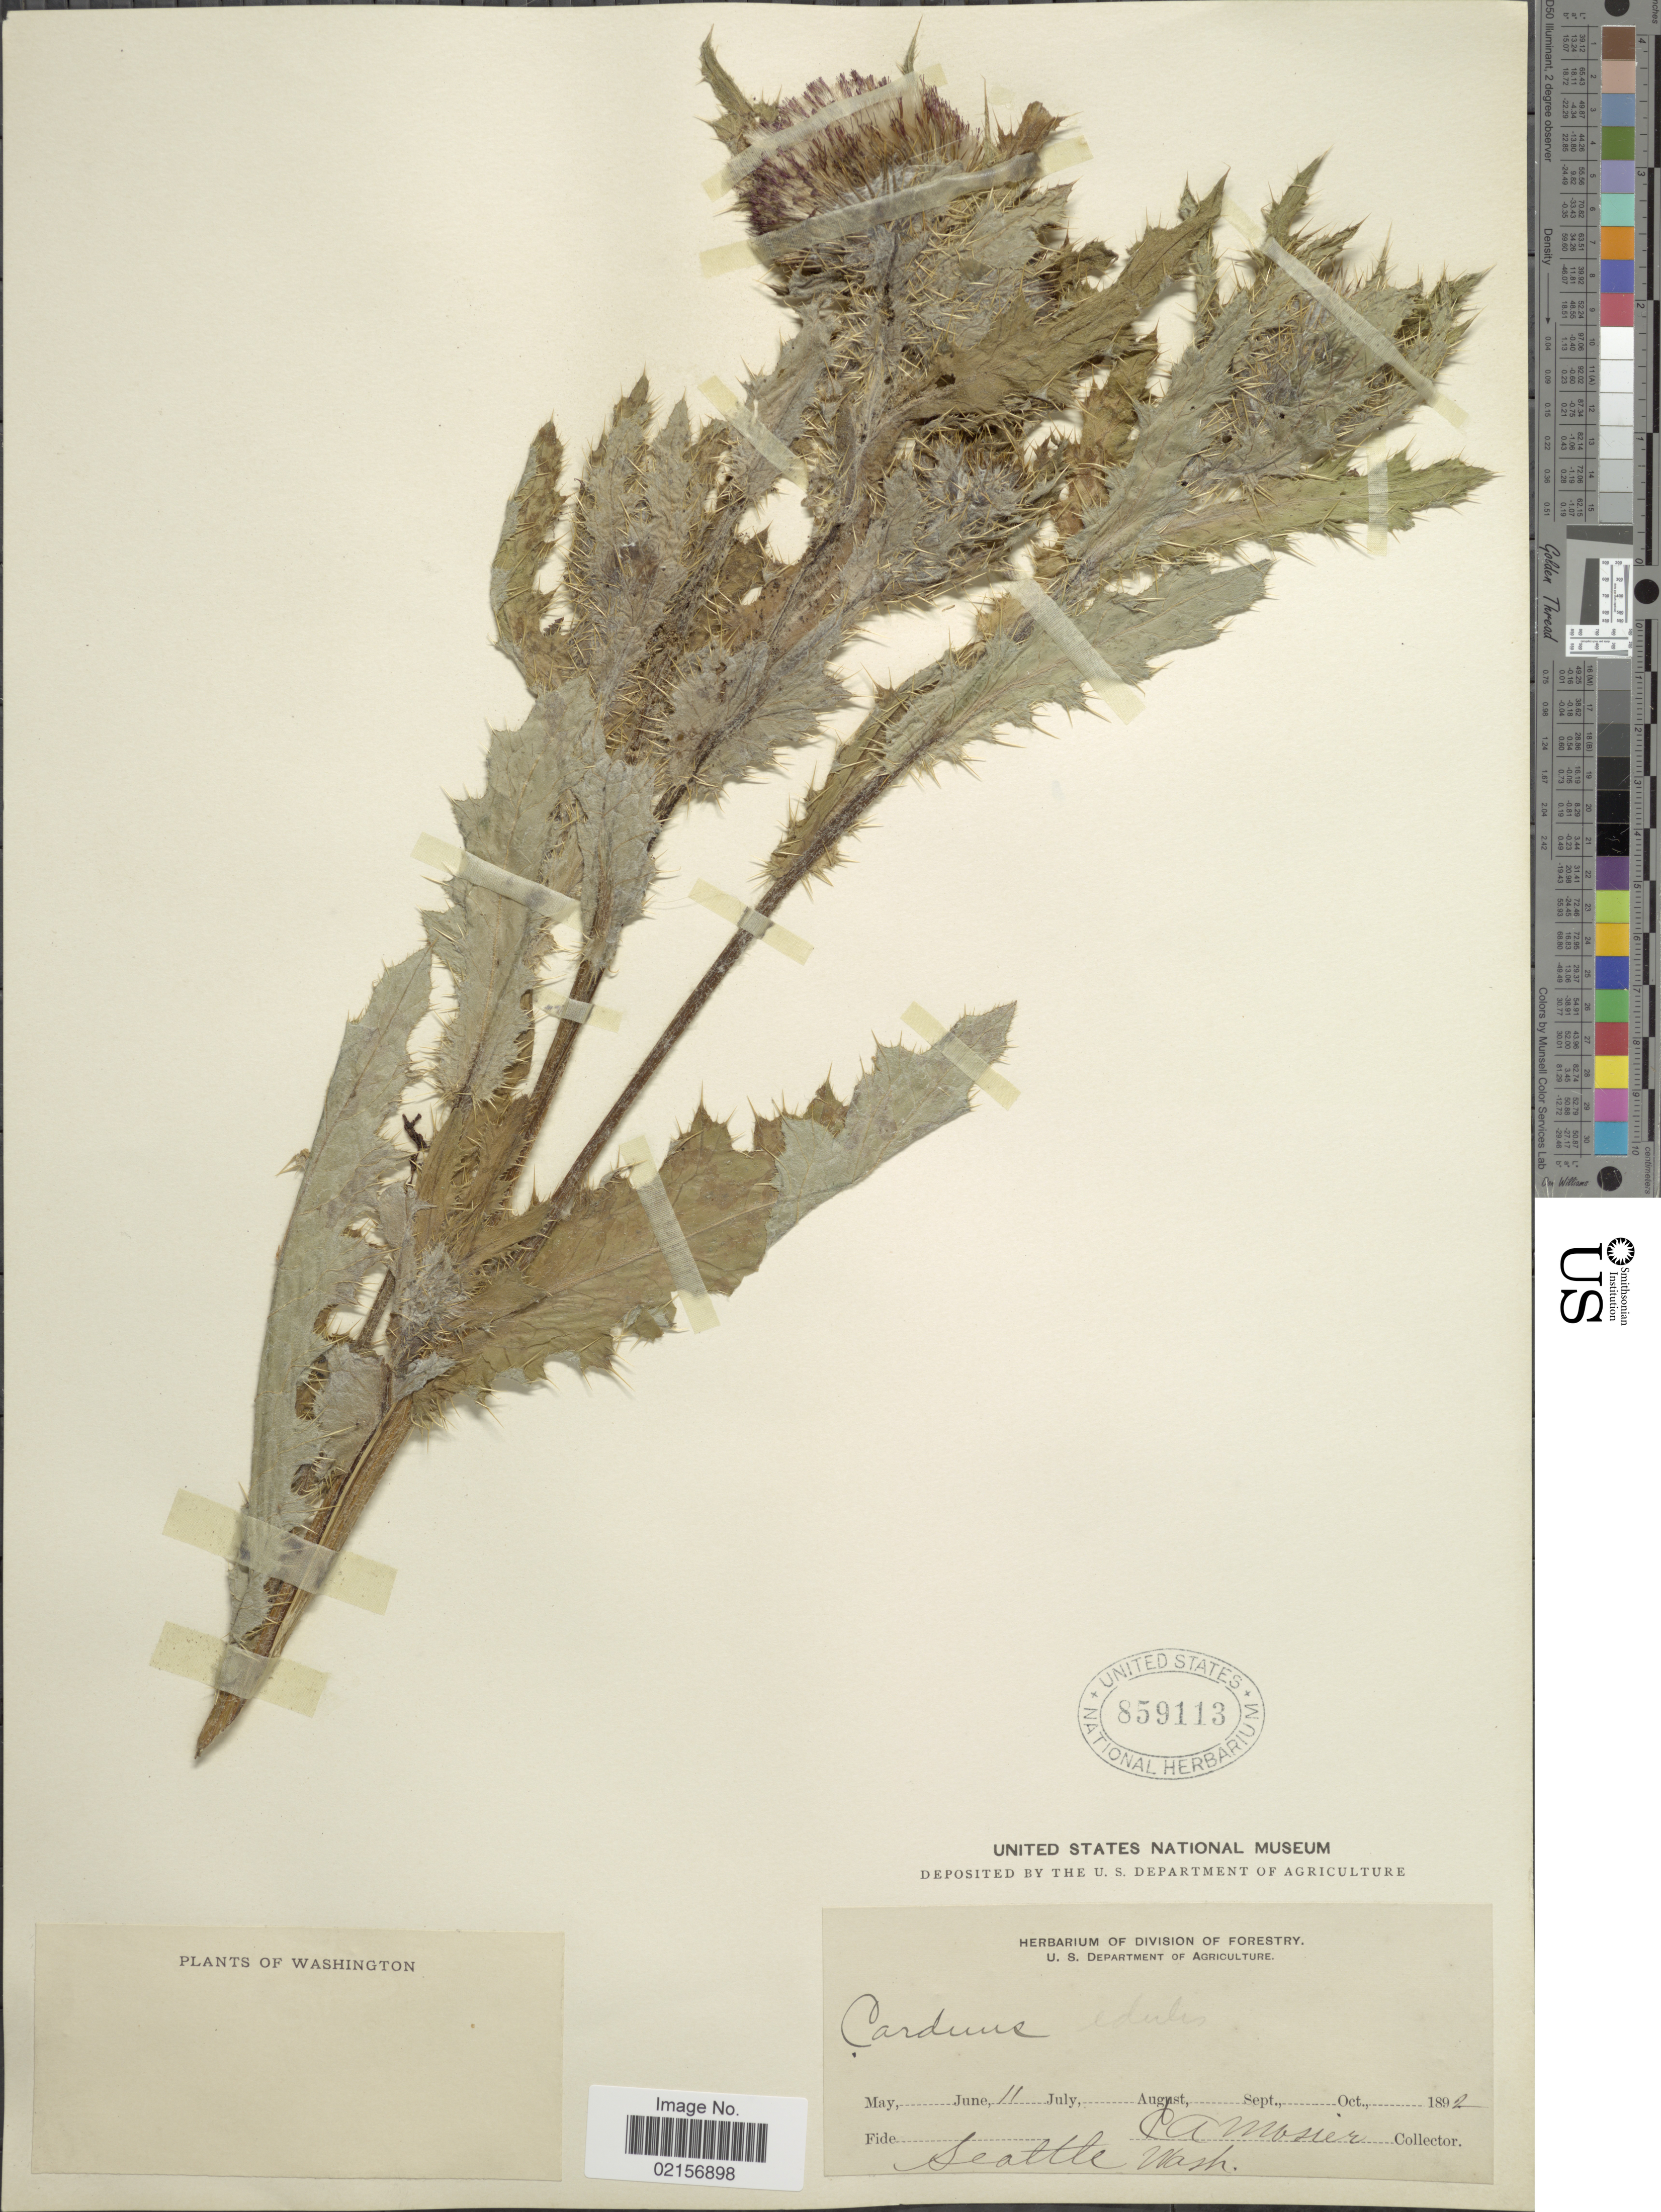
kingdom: Plantae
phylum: Tracheophyta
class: Magnoliopsida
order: Asterales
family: Asteraceae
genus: Cirsium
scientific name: Cirsium edule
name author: Nutt.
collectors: C. A. Mosier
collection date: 1892-06-11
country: United States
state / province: Washington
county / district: King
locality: Seattle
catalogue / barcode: US 859113